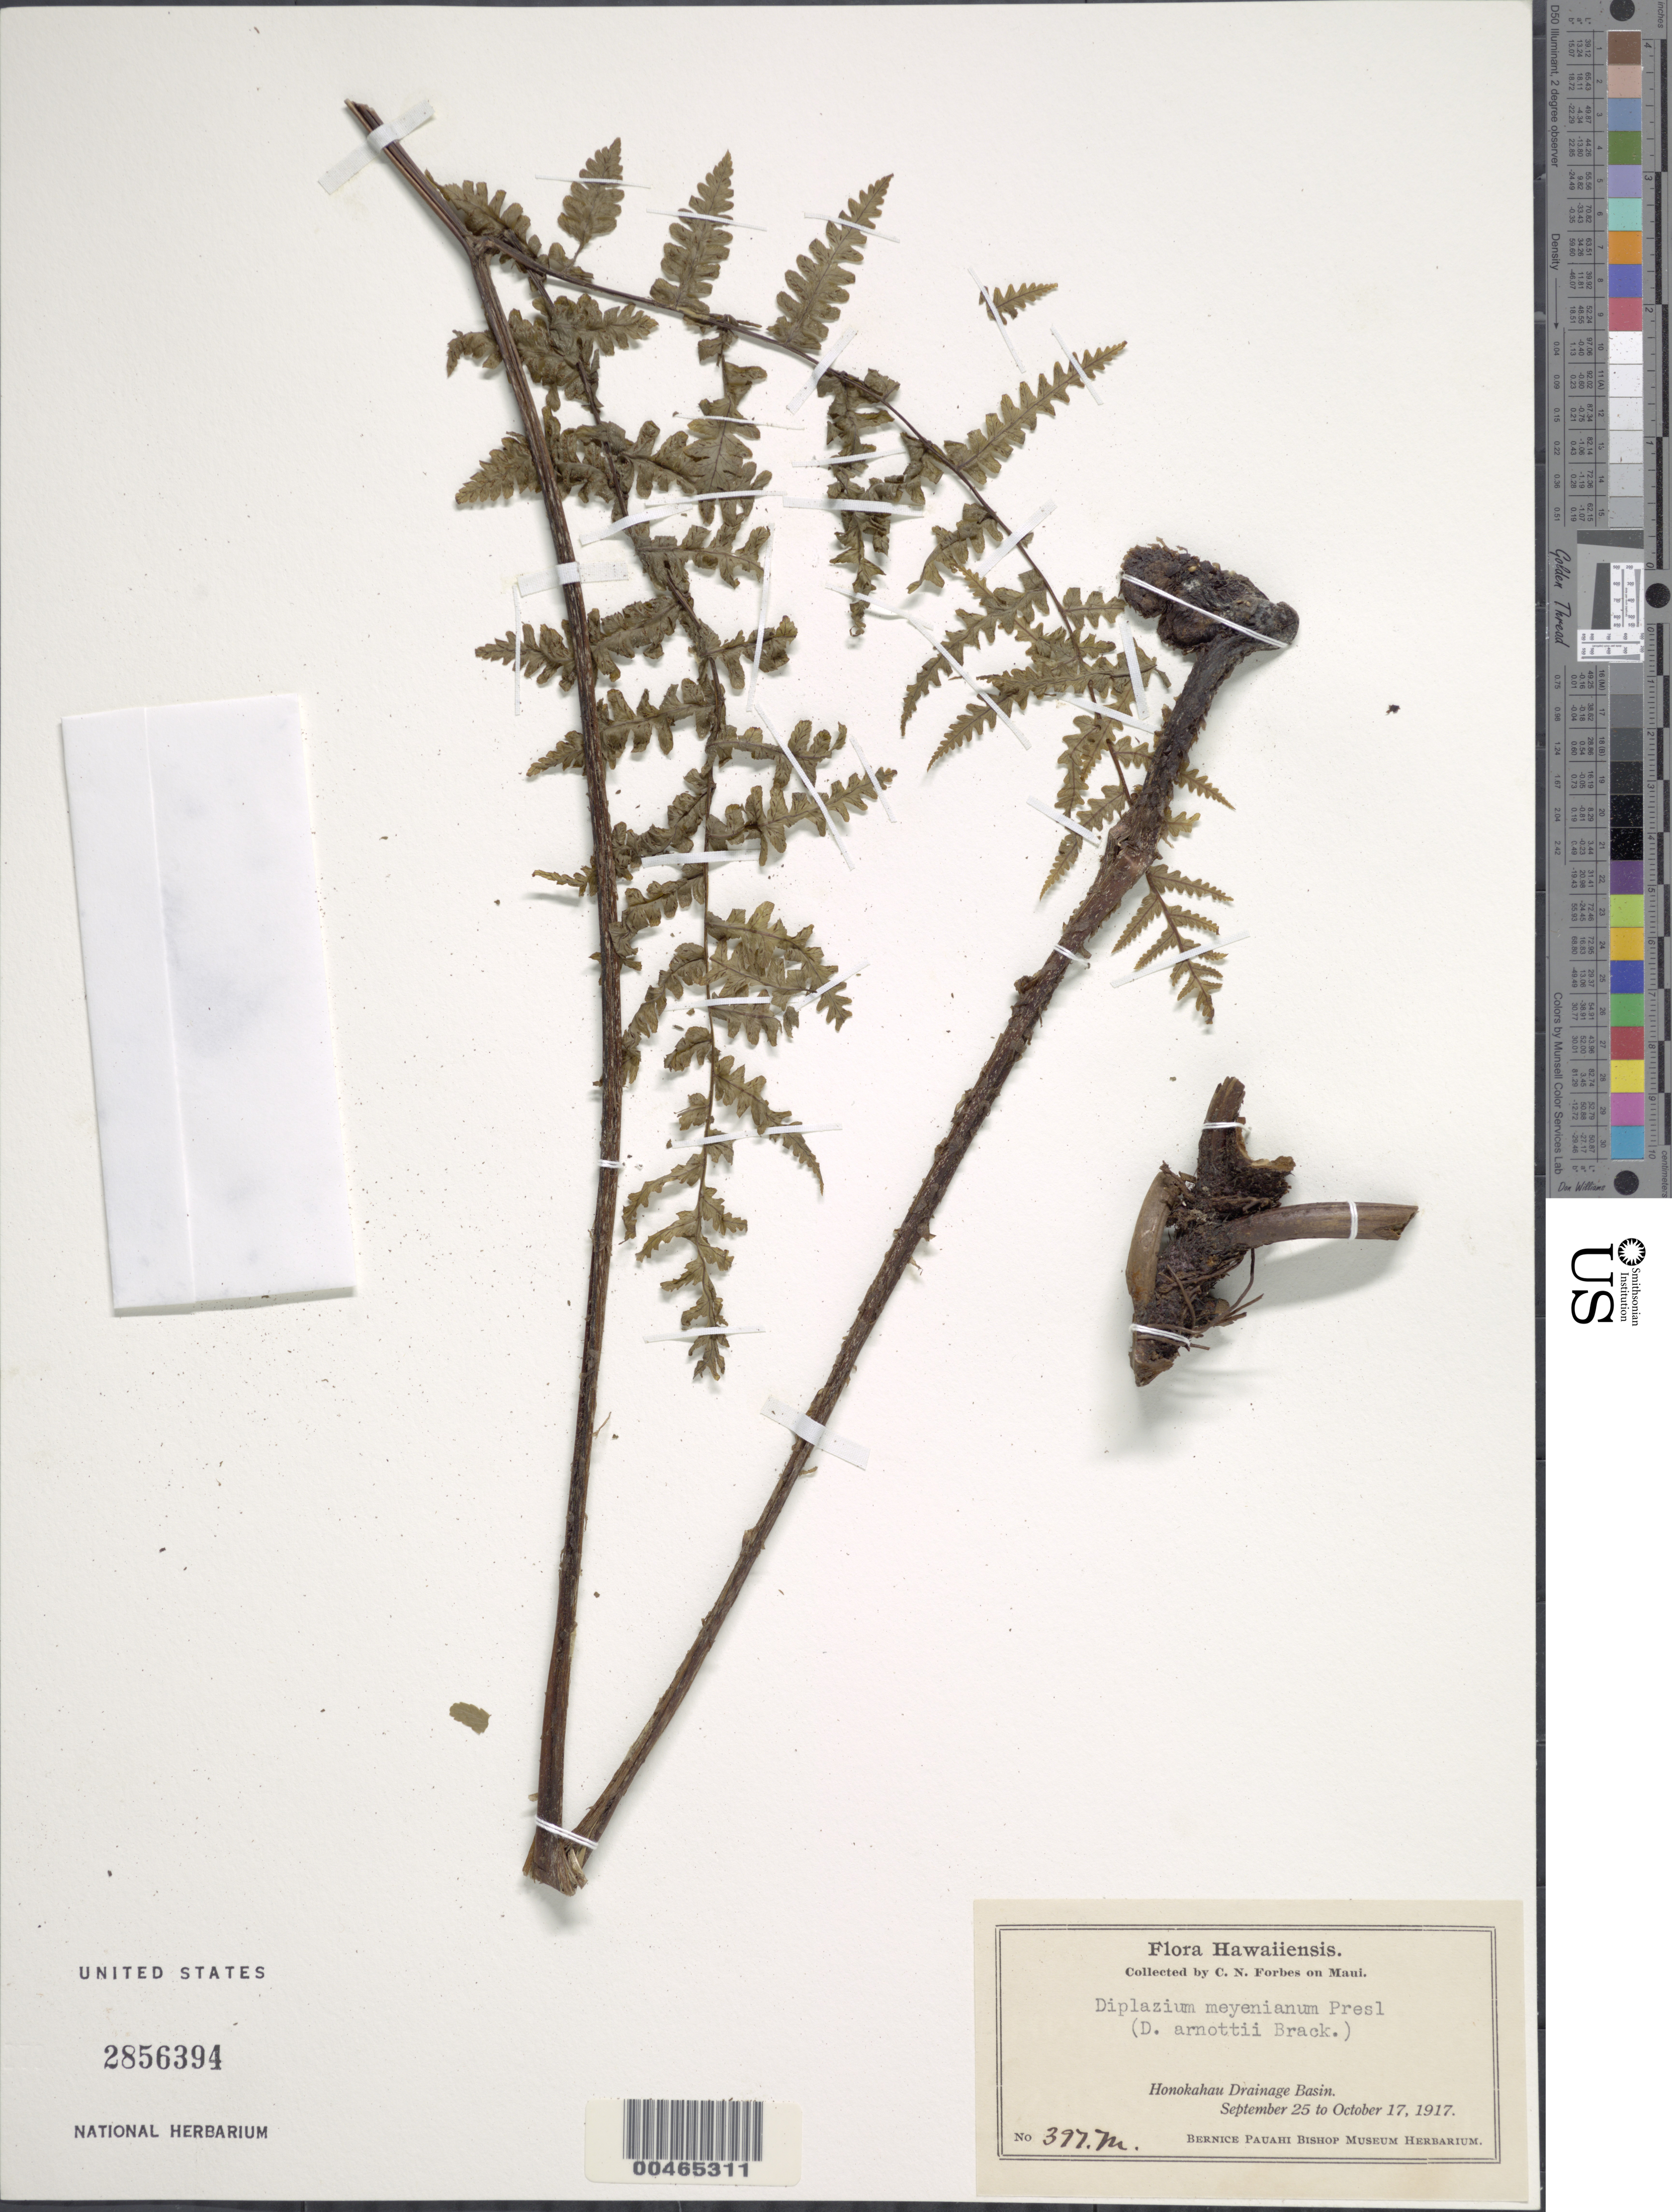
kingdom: Plantae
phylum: Tracheophyta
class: Polypodiopsida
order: Polypodiales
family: Athyriaceae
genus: Diplazium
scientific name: Diplazium sandwichianum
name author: (C. Presl) Diels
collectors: C. N. Forbes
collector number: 397.M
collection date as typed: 25 Sep 1917 to 17 Oct 1917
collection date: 1917-09-25/1917-10-17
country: United States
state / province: Hawaii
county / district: Maui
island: Maui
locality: Honokahau Drainage Basin, Maui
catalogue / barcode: US 2856394